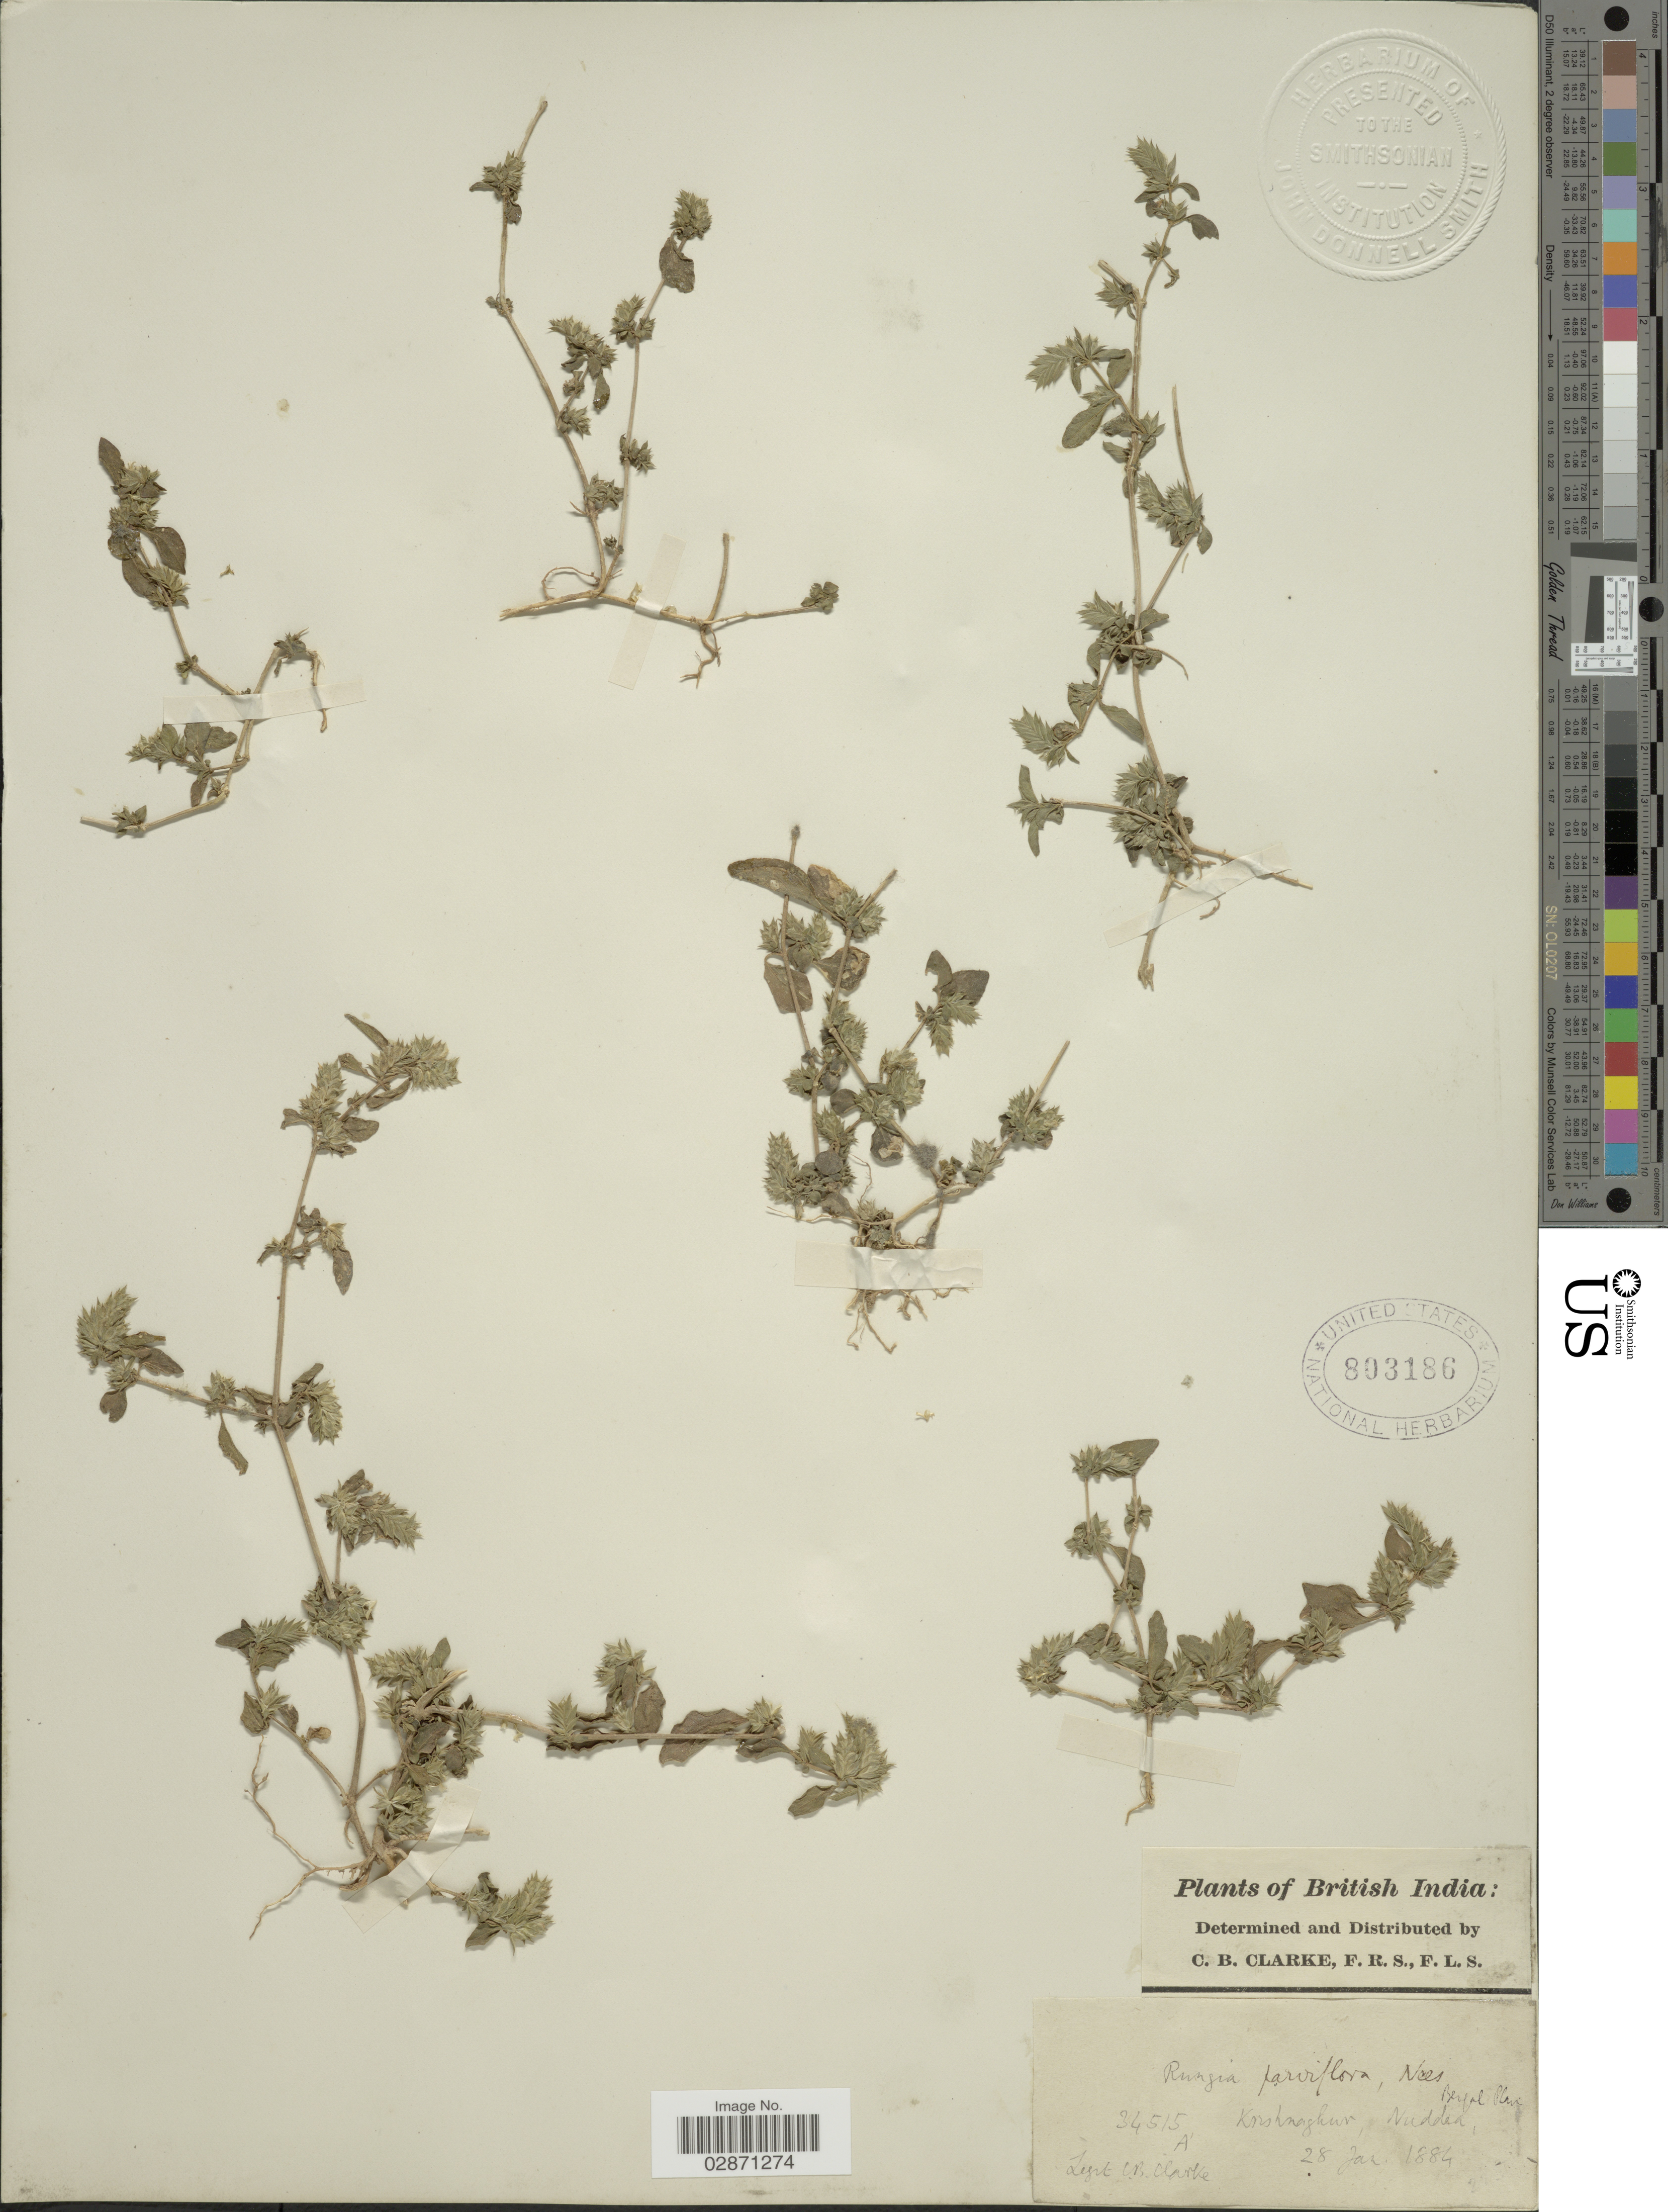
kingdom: Plantae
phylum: Tracheophyta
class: Magnoliopsida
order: Lamiales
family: Acanthaceae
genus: Rungia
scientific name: Rungia parviflora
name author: Nees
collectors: C. B. Clarke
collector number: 34515A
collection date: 1884-01-28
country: India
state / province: West Bengal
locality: Krishnaghur. Nudden. Bengal Plain. British India.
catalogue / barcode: US 803186